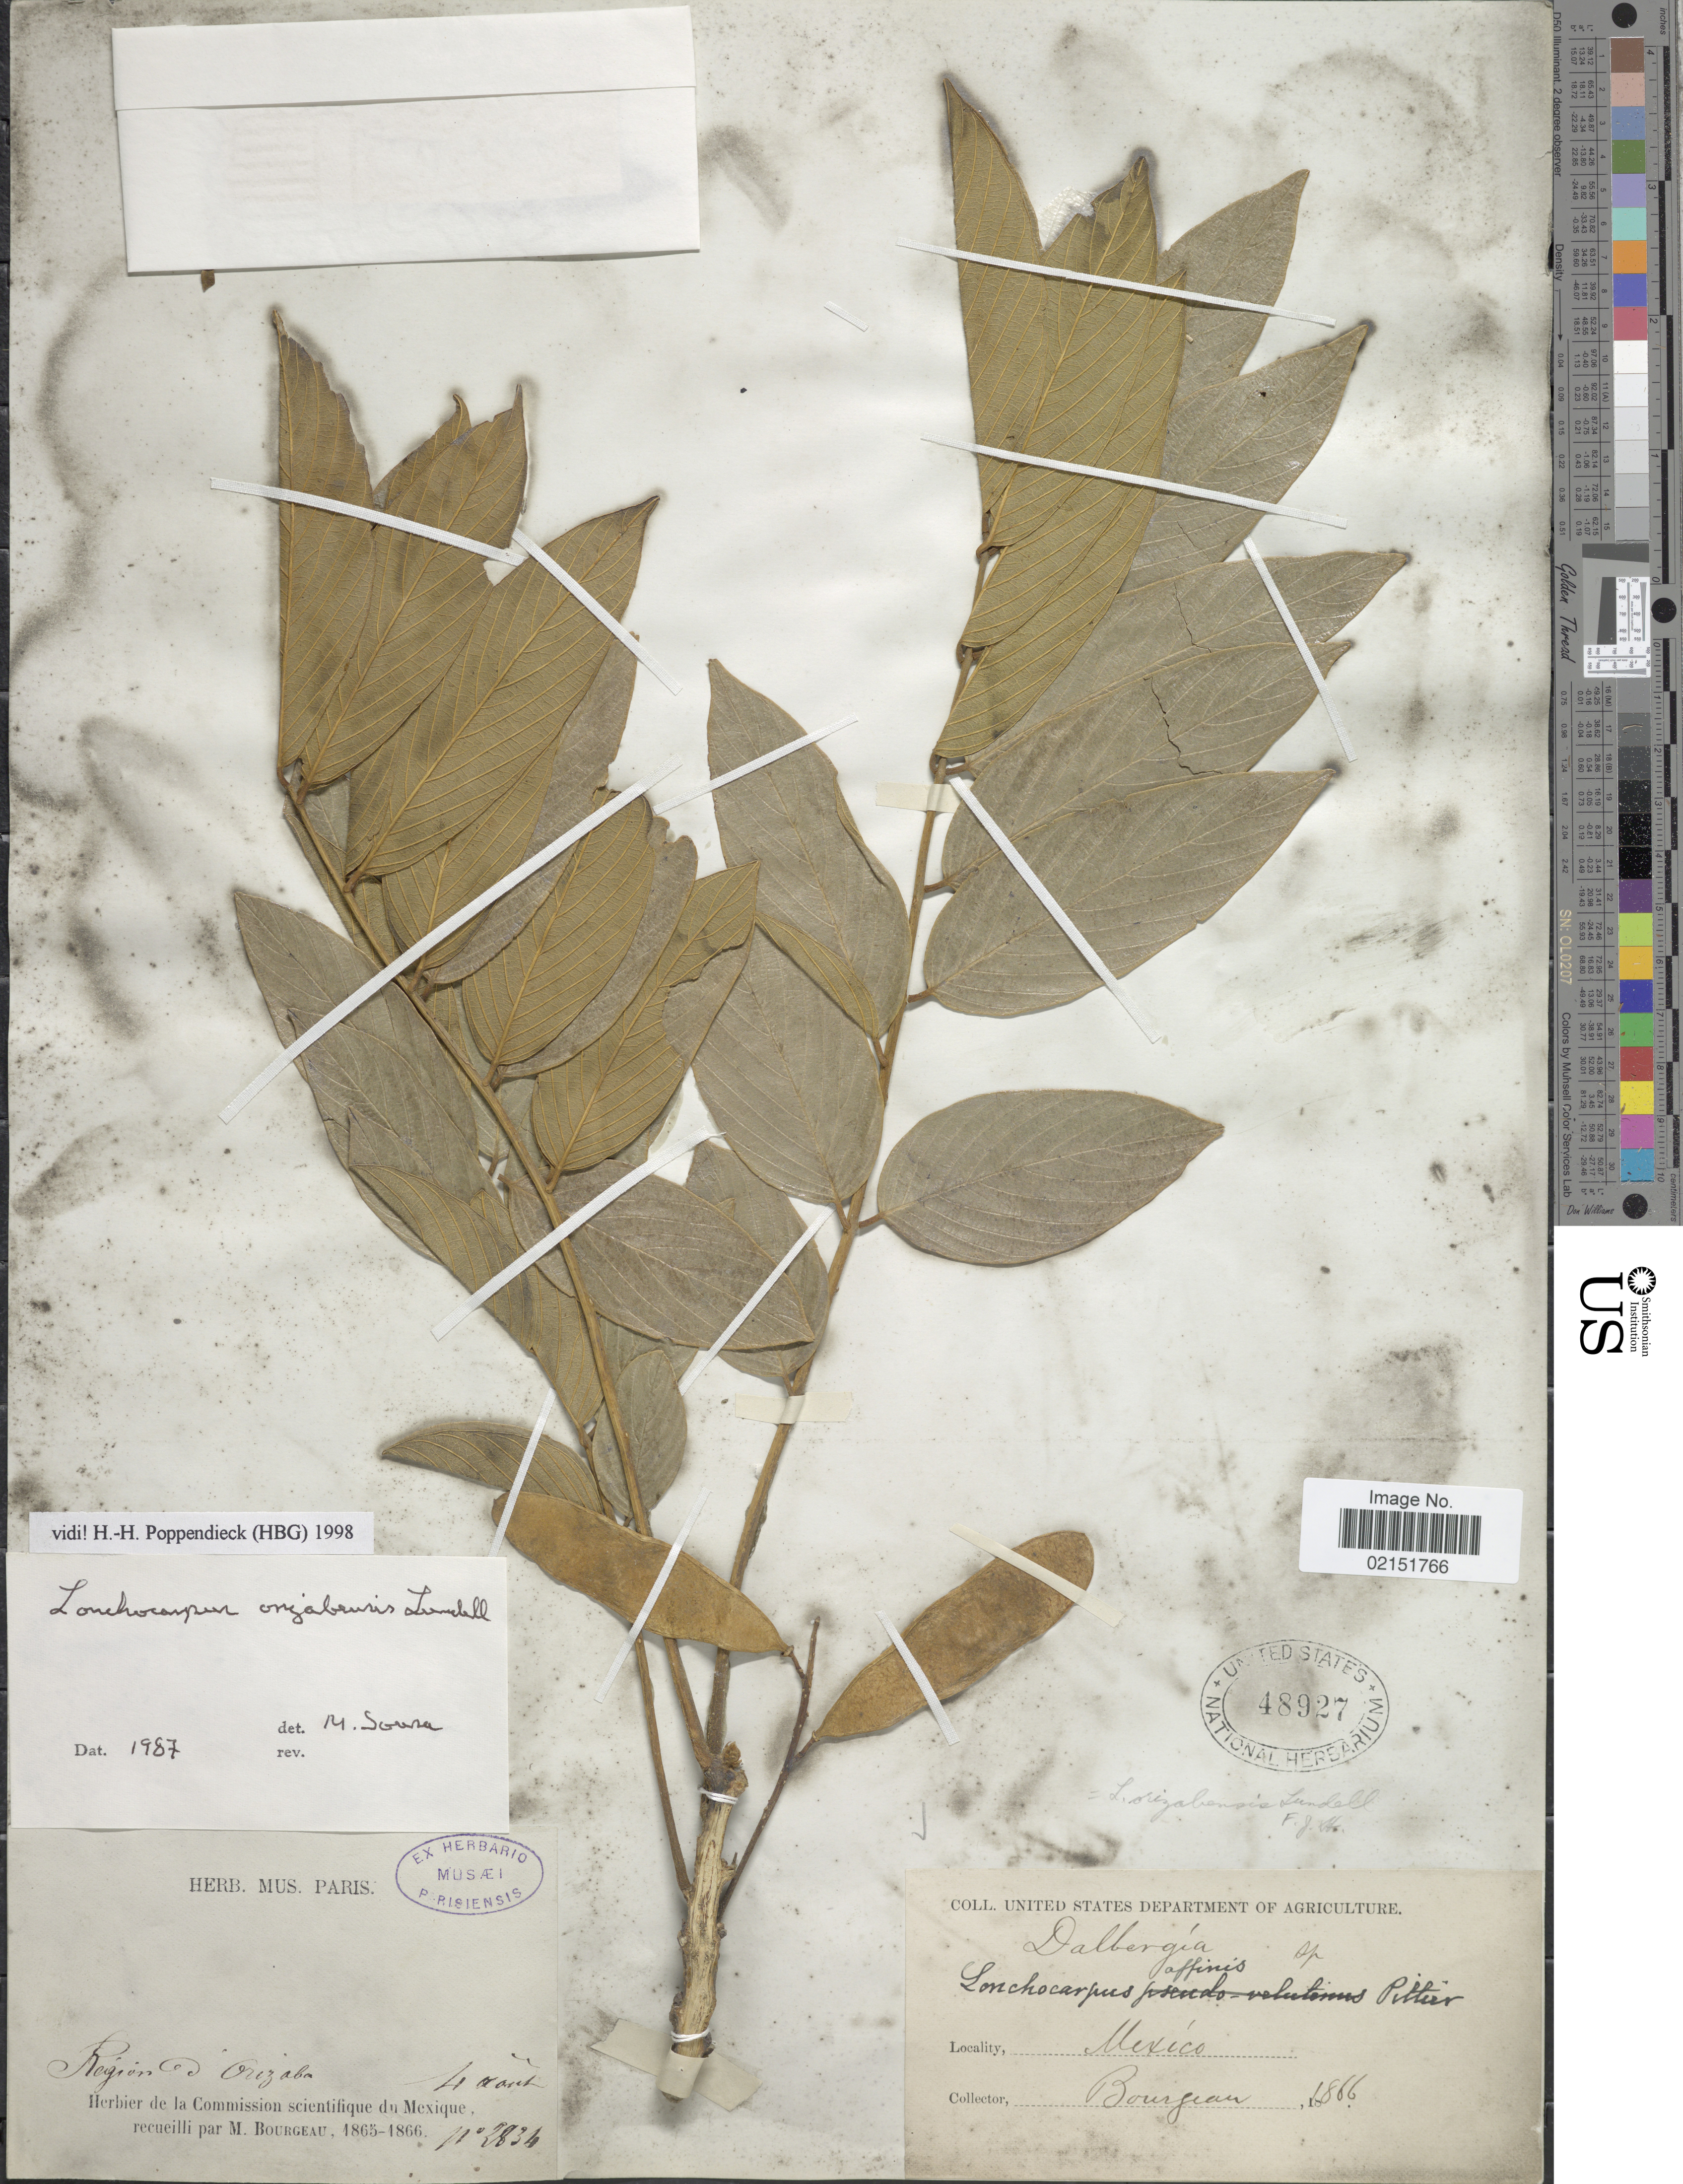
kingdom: Plantae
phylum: Tracheophyta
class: Magnoliopsida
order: Fabales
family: Fabaceae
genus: Lonchocarpus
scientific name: Lonchocarpus orizabensis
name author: Lundell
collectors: M. Bourgeau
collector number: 2834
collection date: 1866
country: Mexico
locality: Region d'Orizaba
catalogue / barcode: US 48927